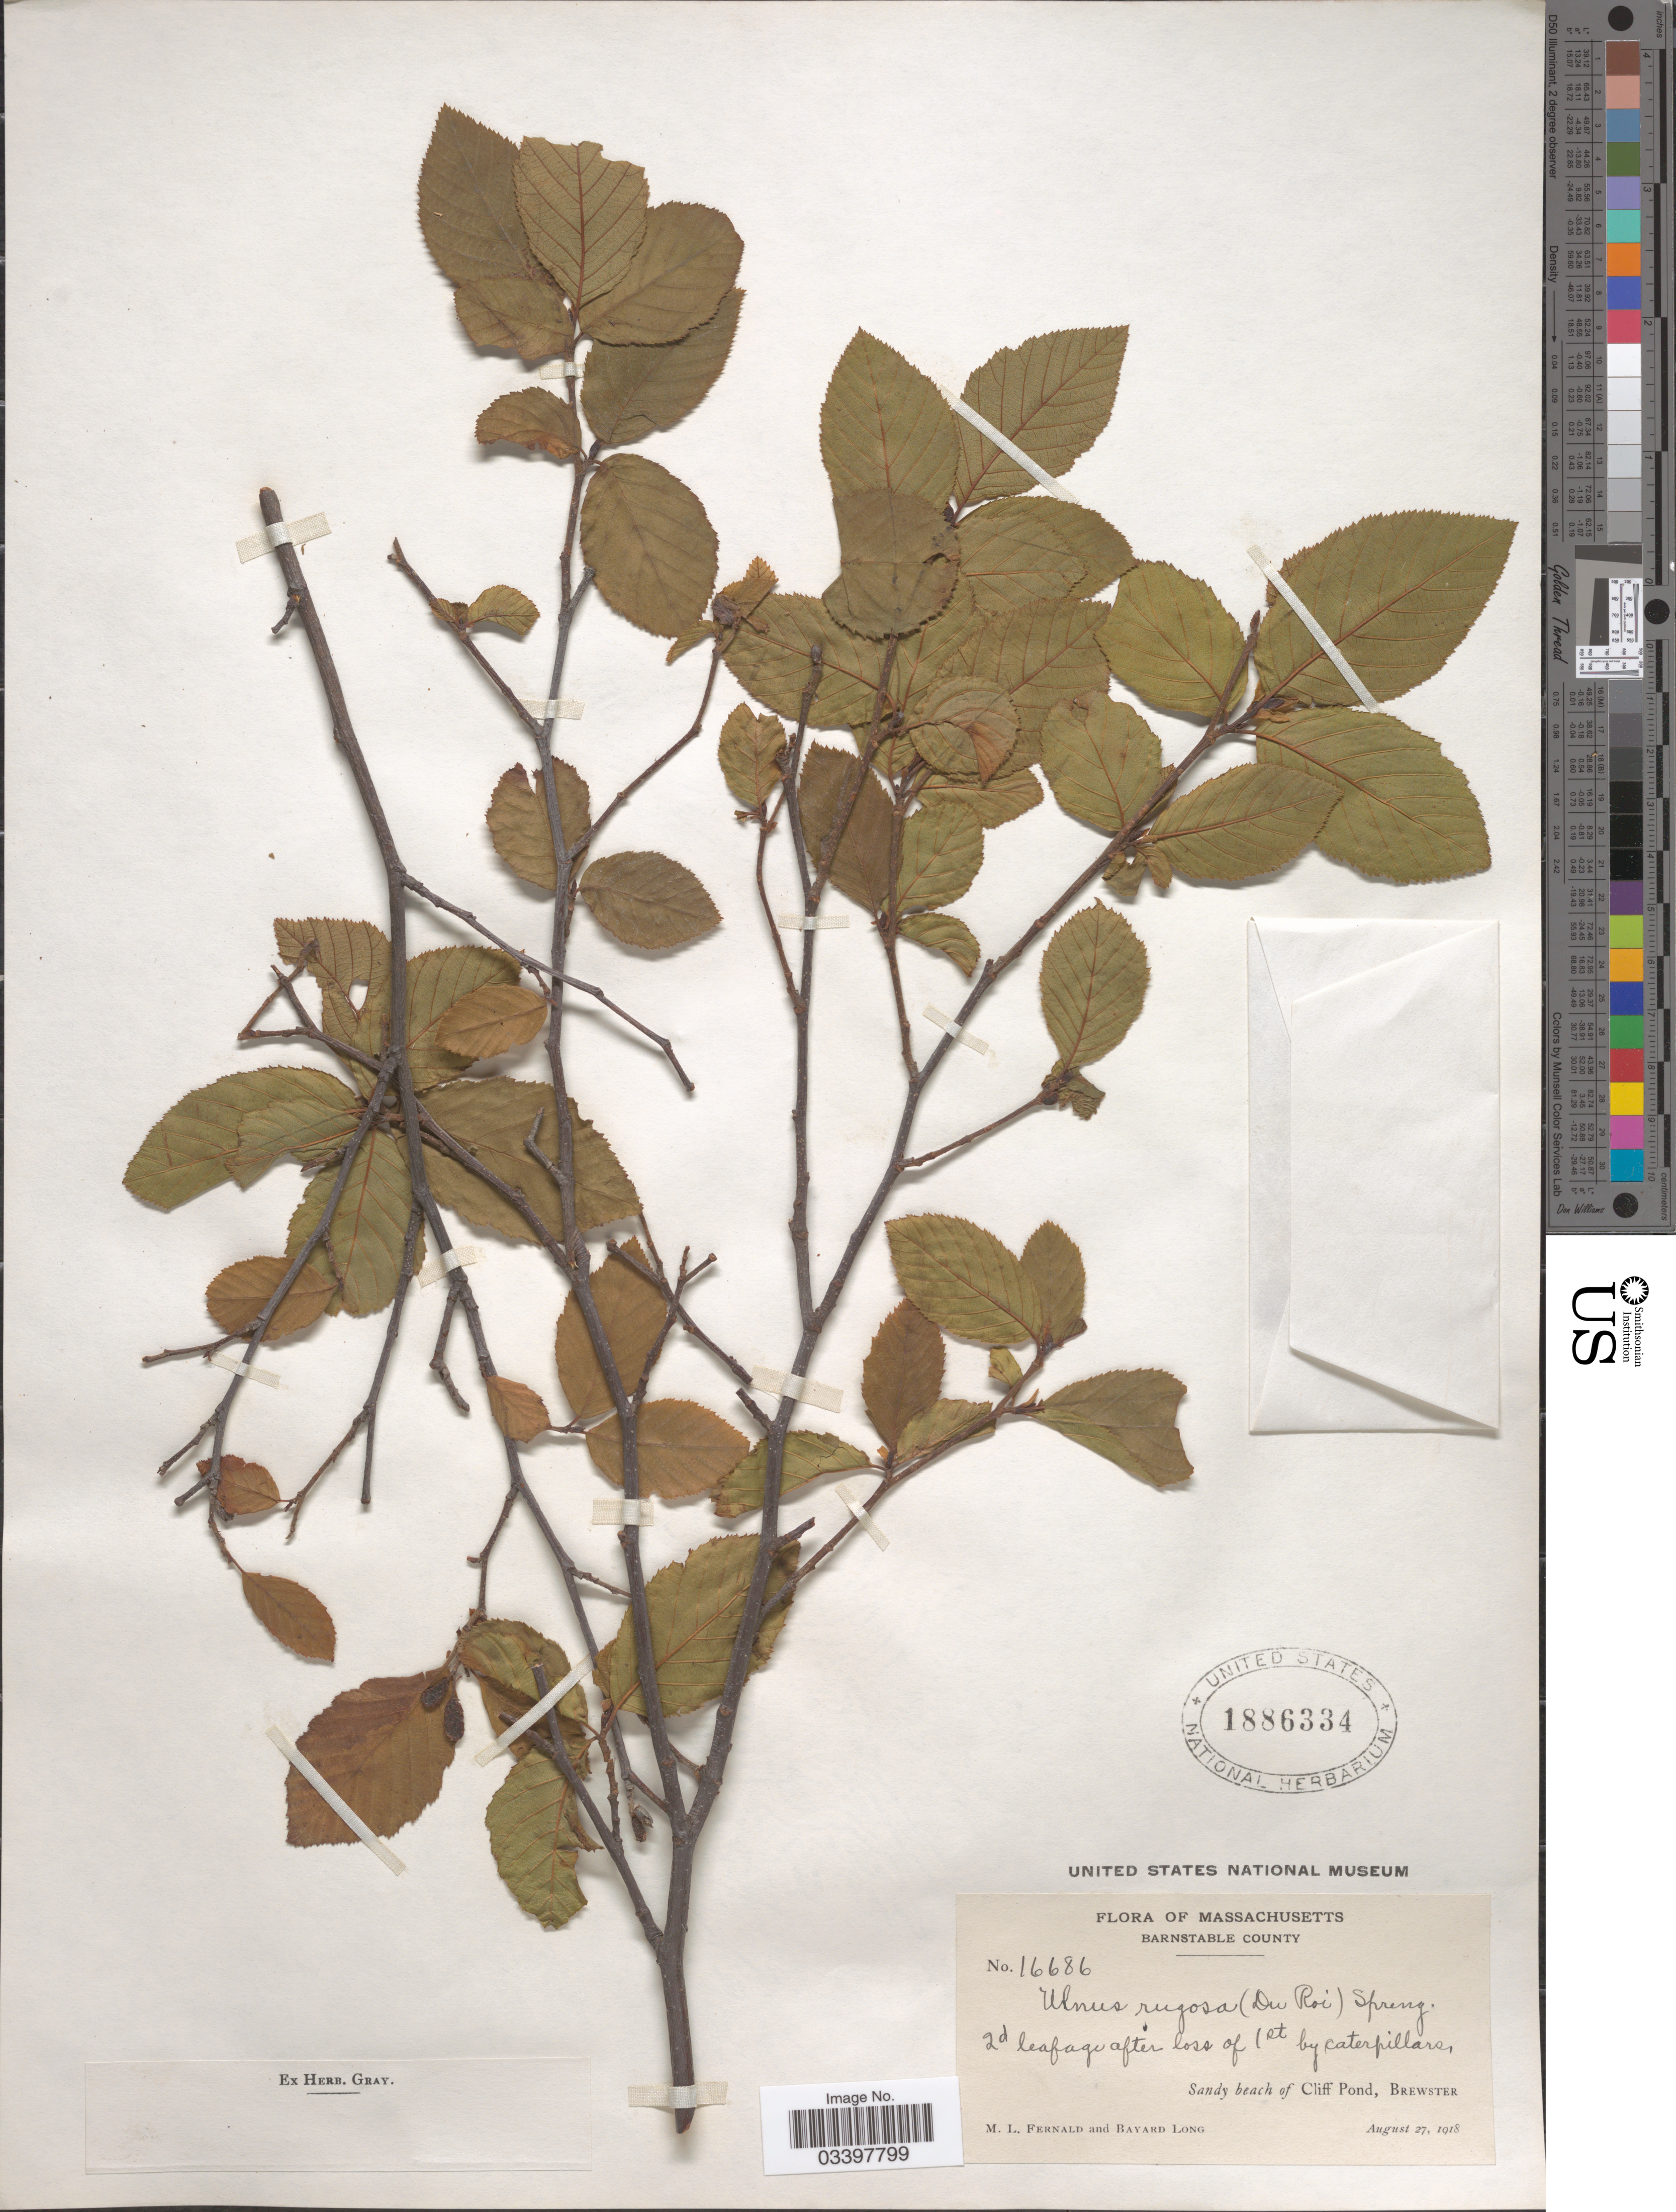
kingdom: Plantae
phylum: Tracheophyta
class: Magnoliopsida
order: Fagales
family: Betulaceae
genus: Alnus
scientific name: Alnus incana subsp. rugosa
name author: (Du Roi) R.T. Clausen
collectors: M. L. Fernald & B. Long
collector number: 16686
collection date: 1918-08-27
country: United States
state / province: Massachusetts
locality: Barnstable County. Sandy beach of Cliff Pond, Brewster.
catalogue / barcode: US 1886334